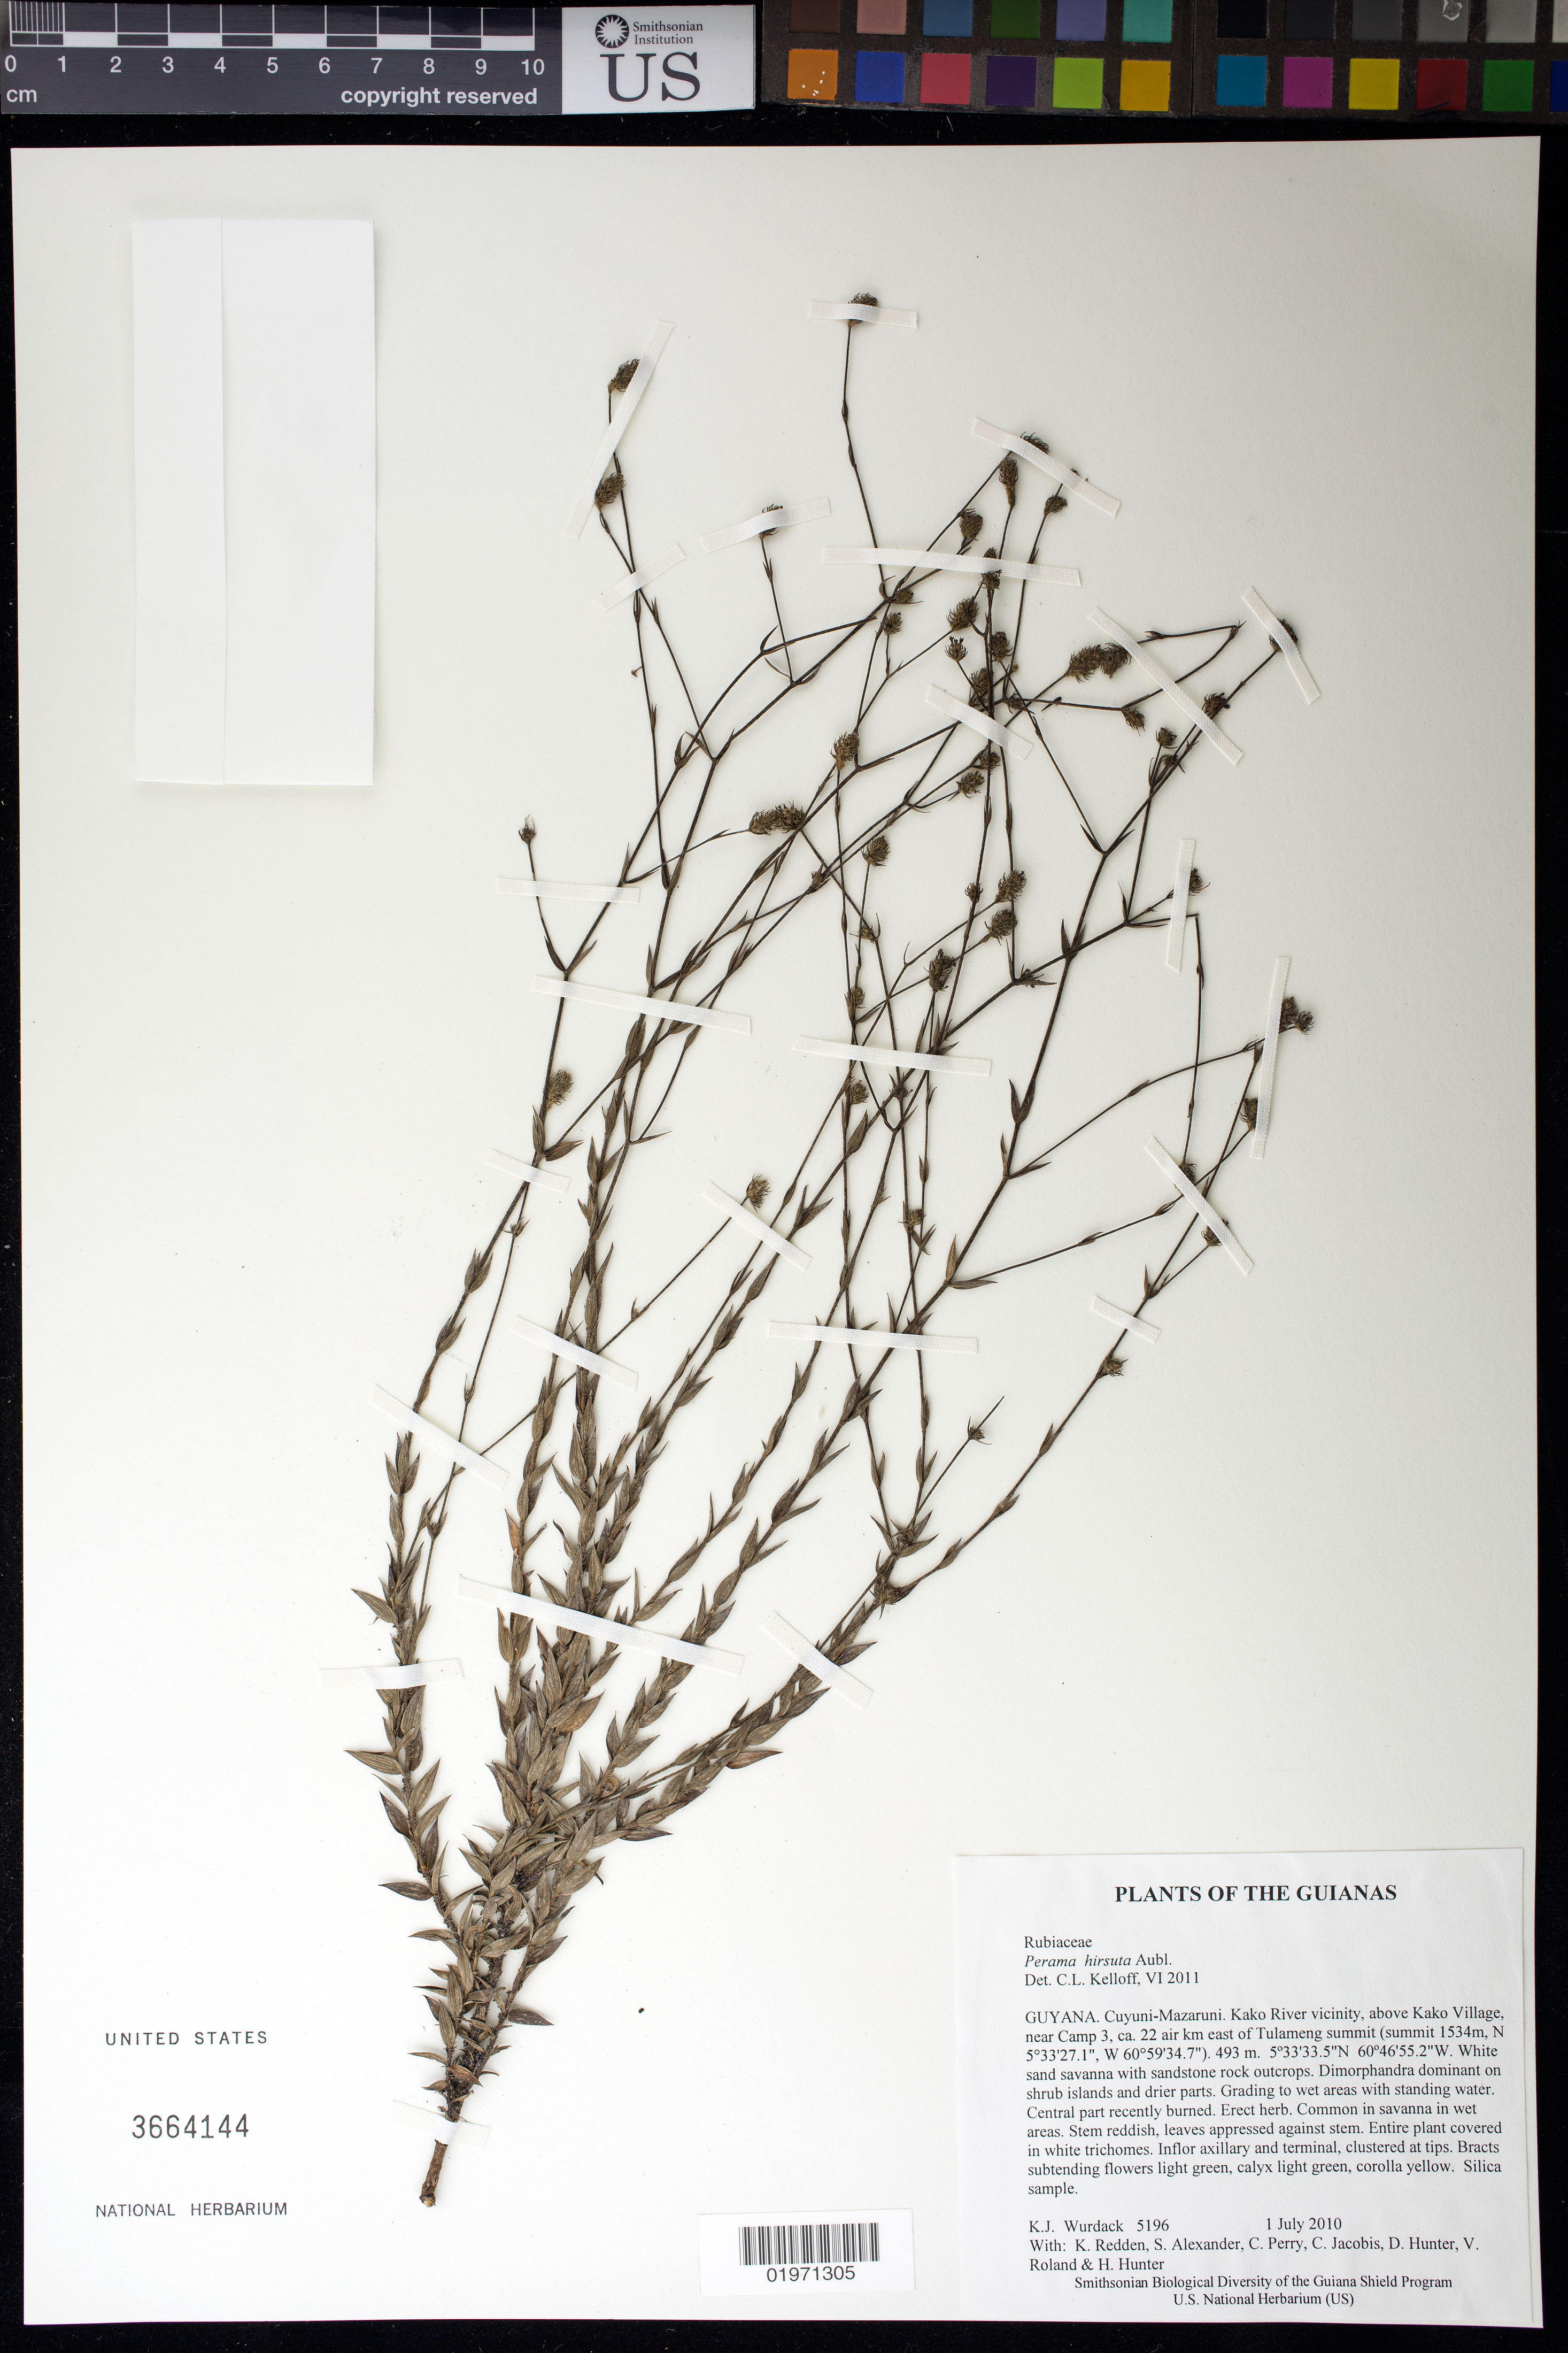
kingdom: Plantae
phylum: Tracheophyta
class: Magnoliopsida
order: Laurales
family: Lauraceae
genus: Chlorocardium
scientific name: Chlorocardium rodiei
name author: (R.H. Schomb.) Rohwer et al.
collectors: K. M. Redden, C. Perry, D. Singh, E. Alexander, H. James, N. John, H. Simon & E. Joseph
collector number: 5196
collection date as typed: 23 January 2007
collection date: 2007-01-23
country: Guyana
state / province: U. Takutu-U. Essequibo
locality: Conservation International concession on the Essequibo River. CI Line 5.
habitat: Lauraceae (Greenheart) dominant. Spiny palm and Annonaceae understory. Ferns and Selaginaceae ground cover. Brown sand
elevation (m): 133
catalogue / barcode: US 3664144